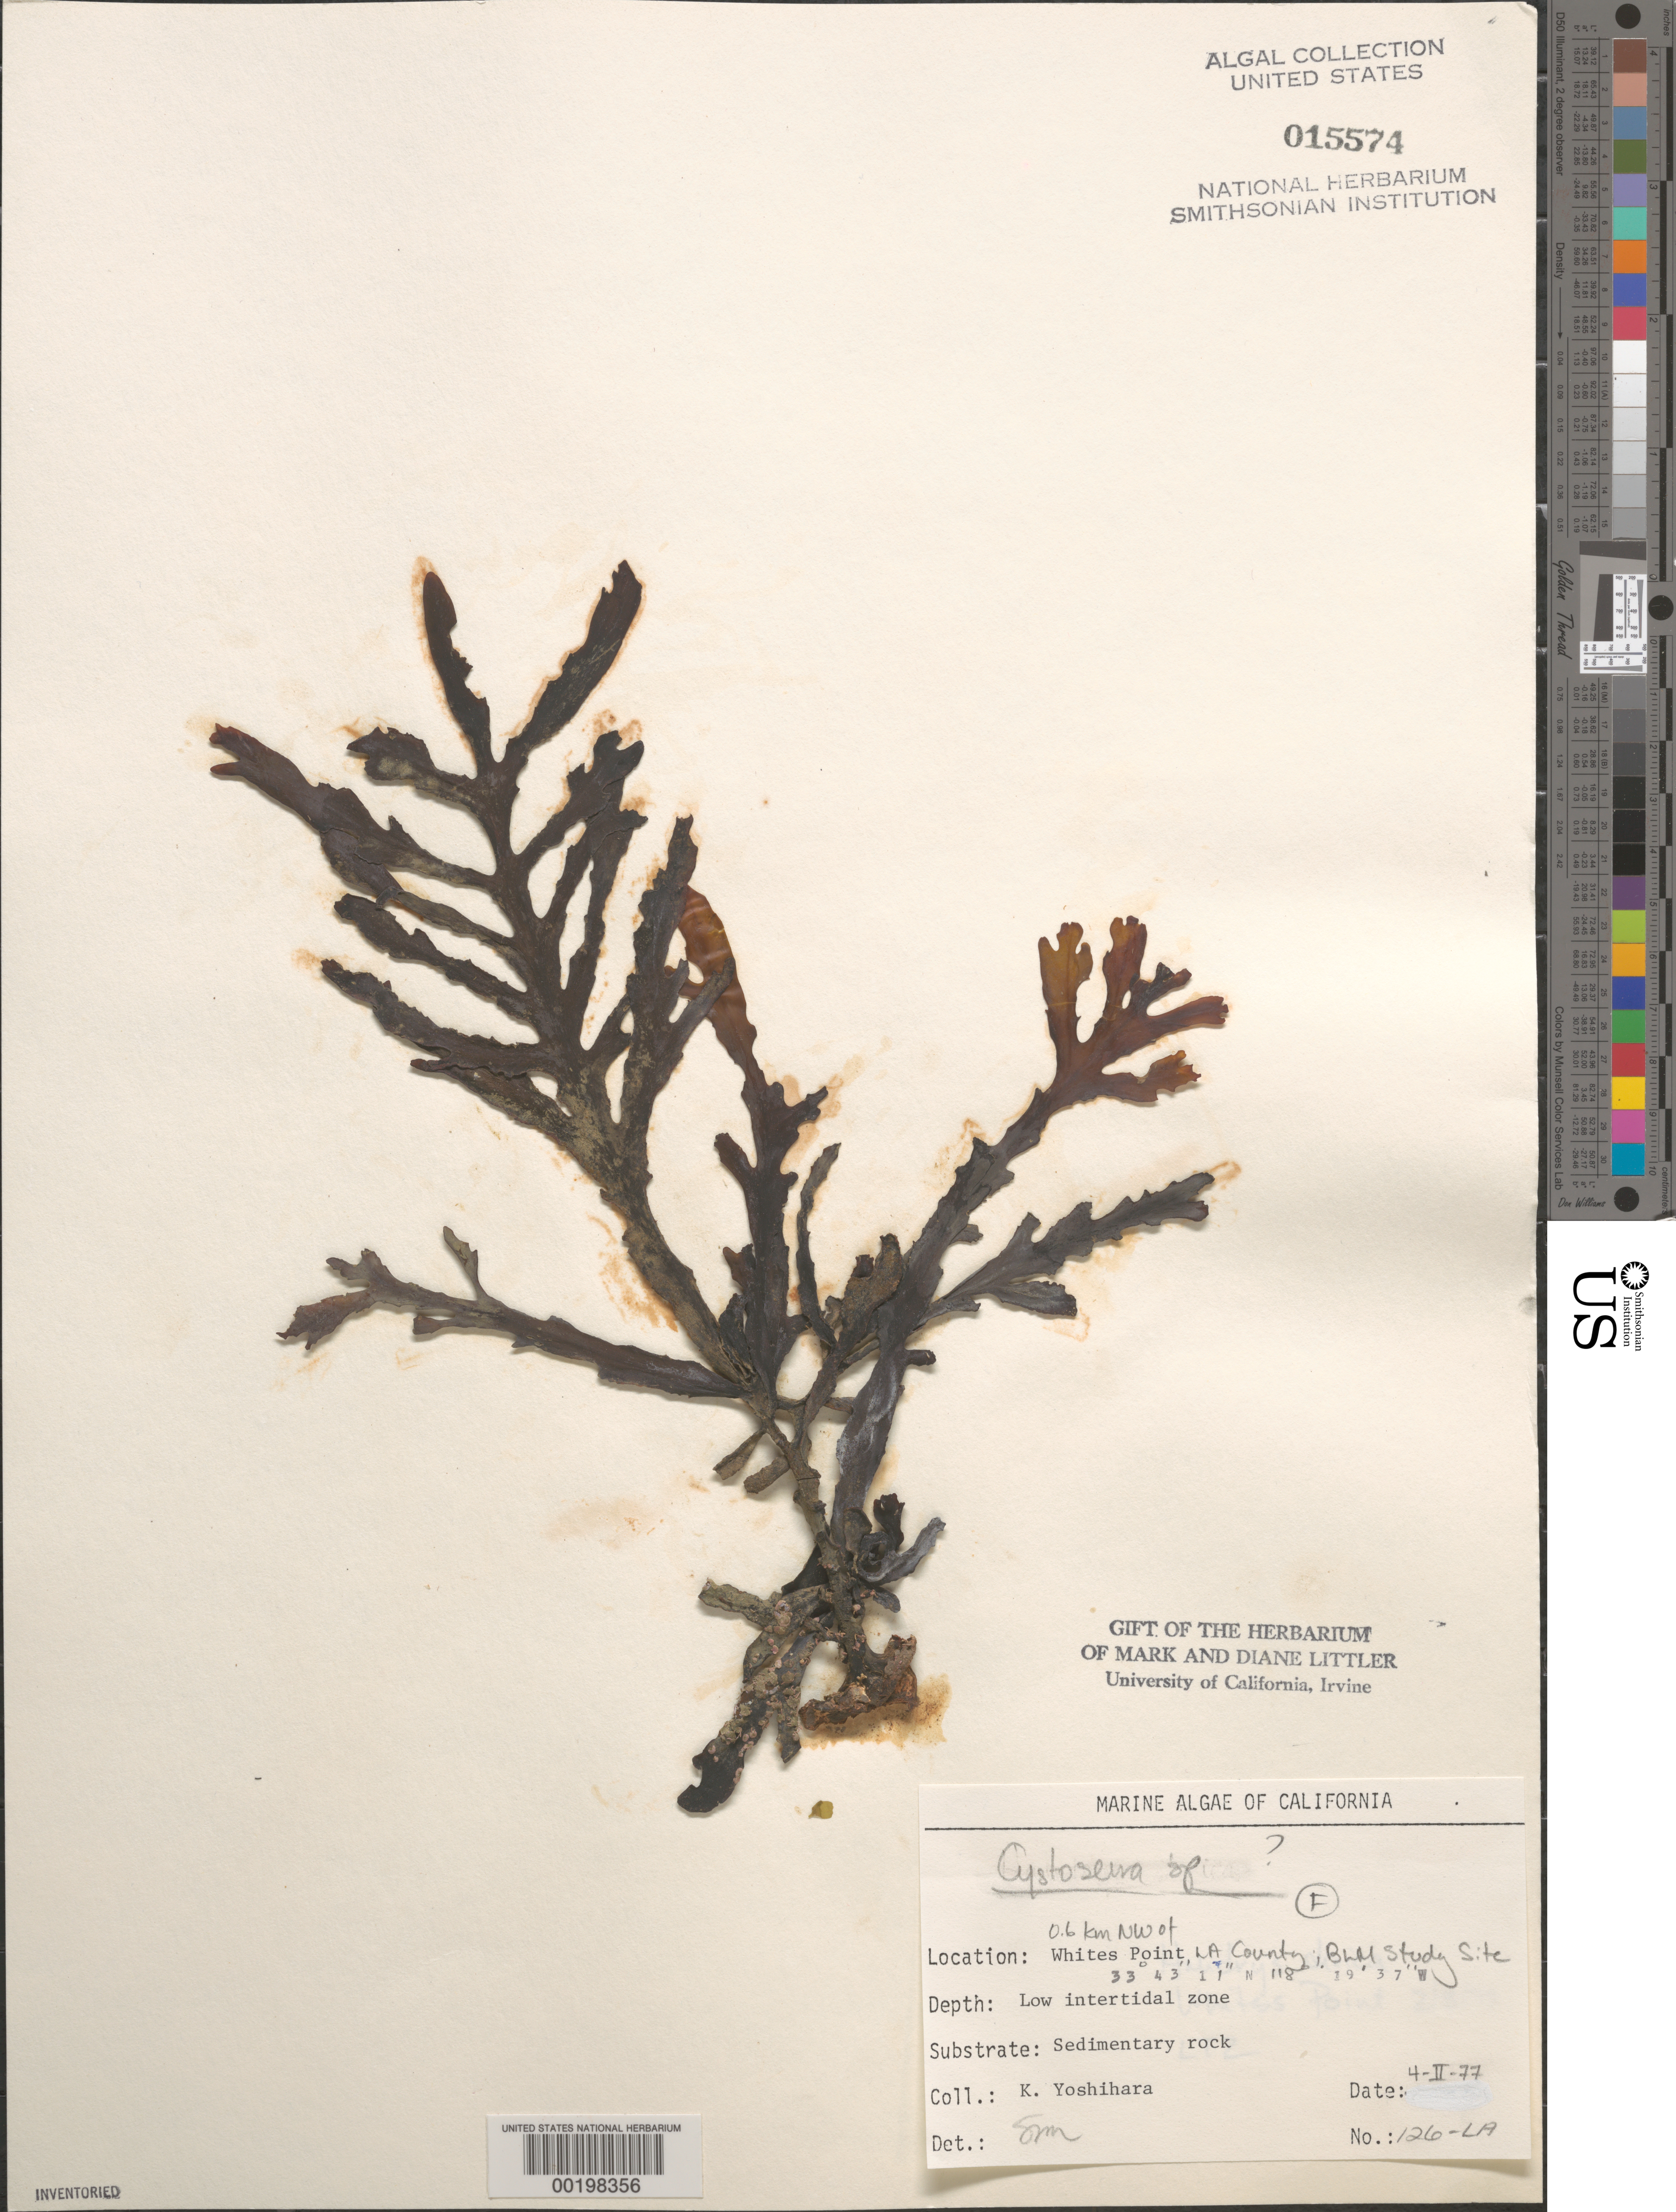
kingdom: Chromista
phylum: Ochrophyta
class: Phaeophyceae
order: Fucales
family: Sargassaceae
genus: Cystoseira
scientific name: Cystoseira sp.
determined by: Murray, S. N.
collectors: K. Yoshihara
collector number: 126-la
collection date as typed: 04 Feb 1977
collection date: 1977-02-04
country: United States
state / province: California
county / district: Los Angeles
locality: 0.6 km northwest of Whites Point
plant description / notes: BLM-SOCALBIGHT Rocky Intertidal Survey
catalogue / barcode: US 15574